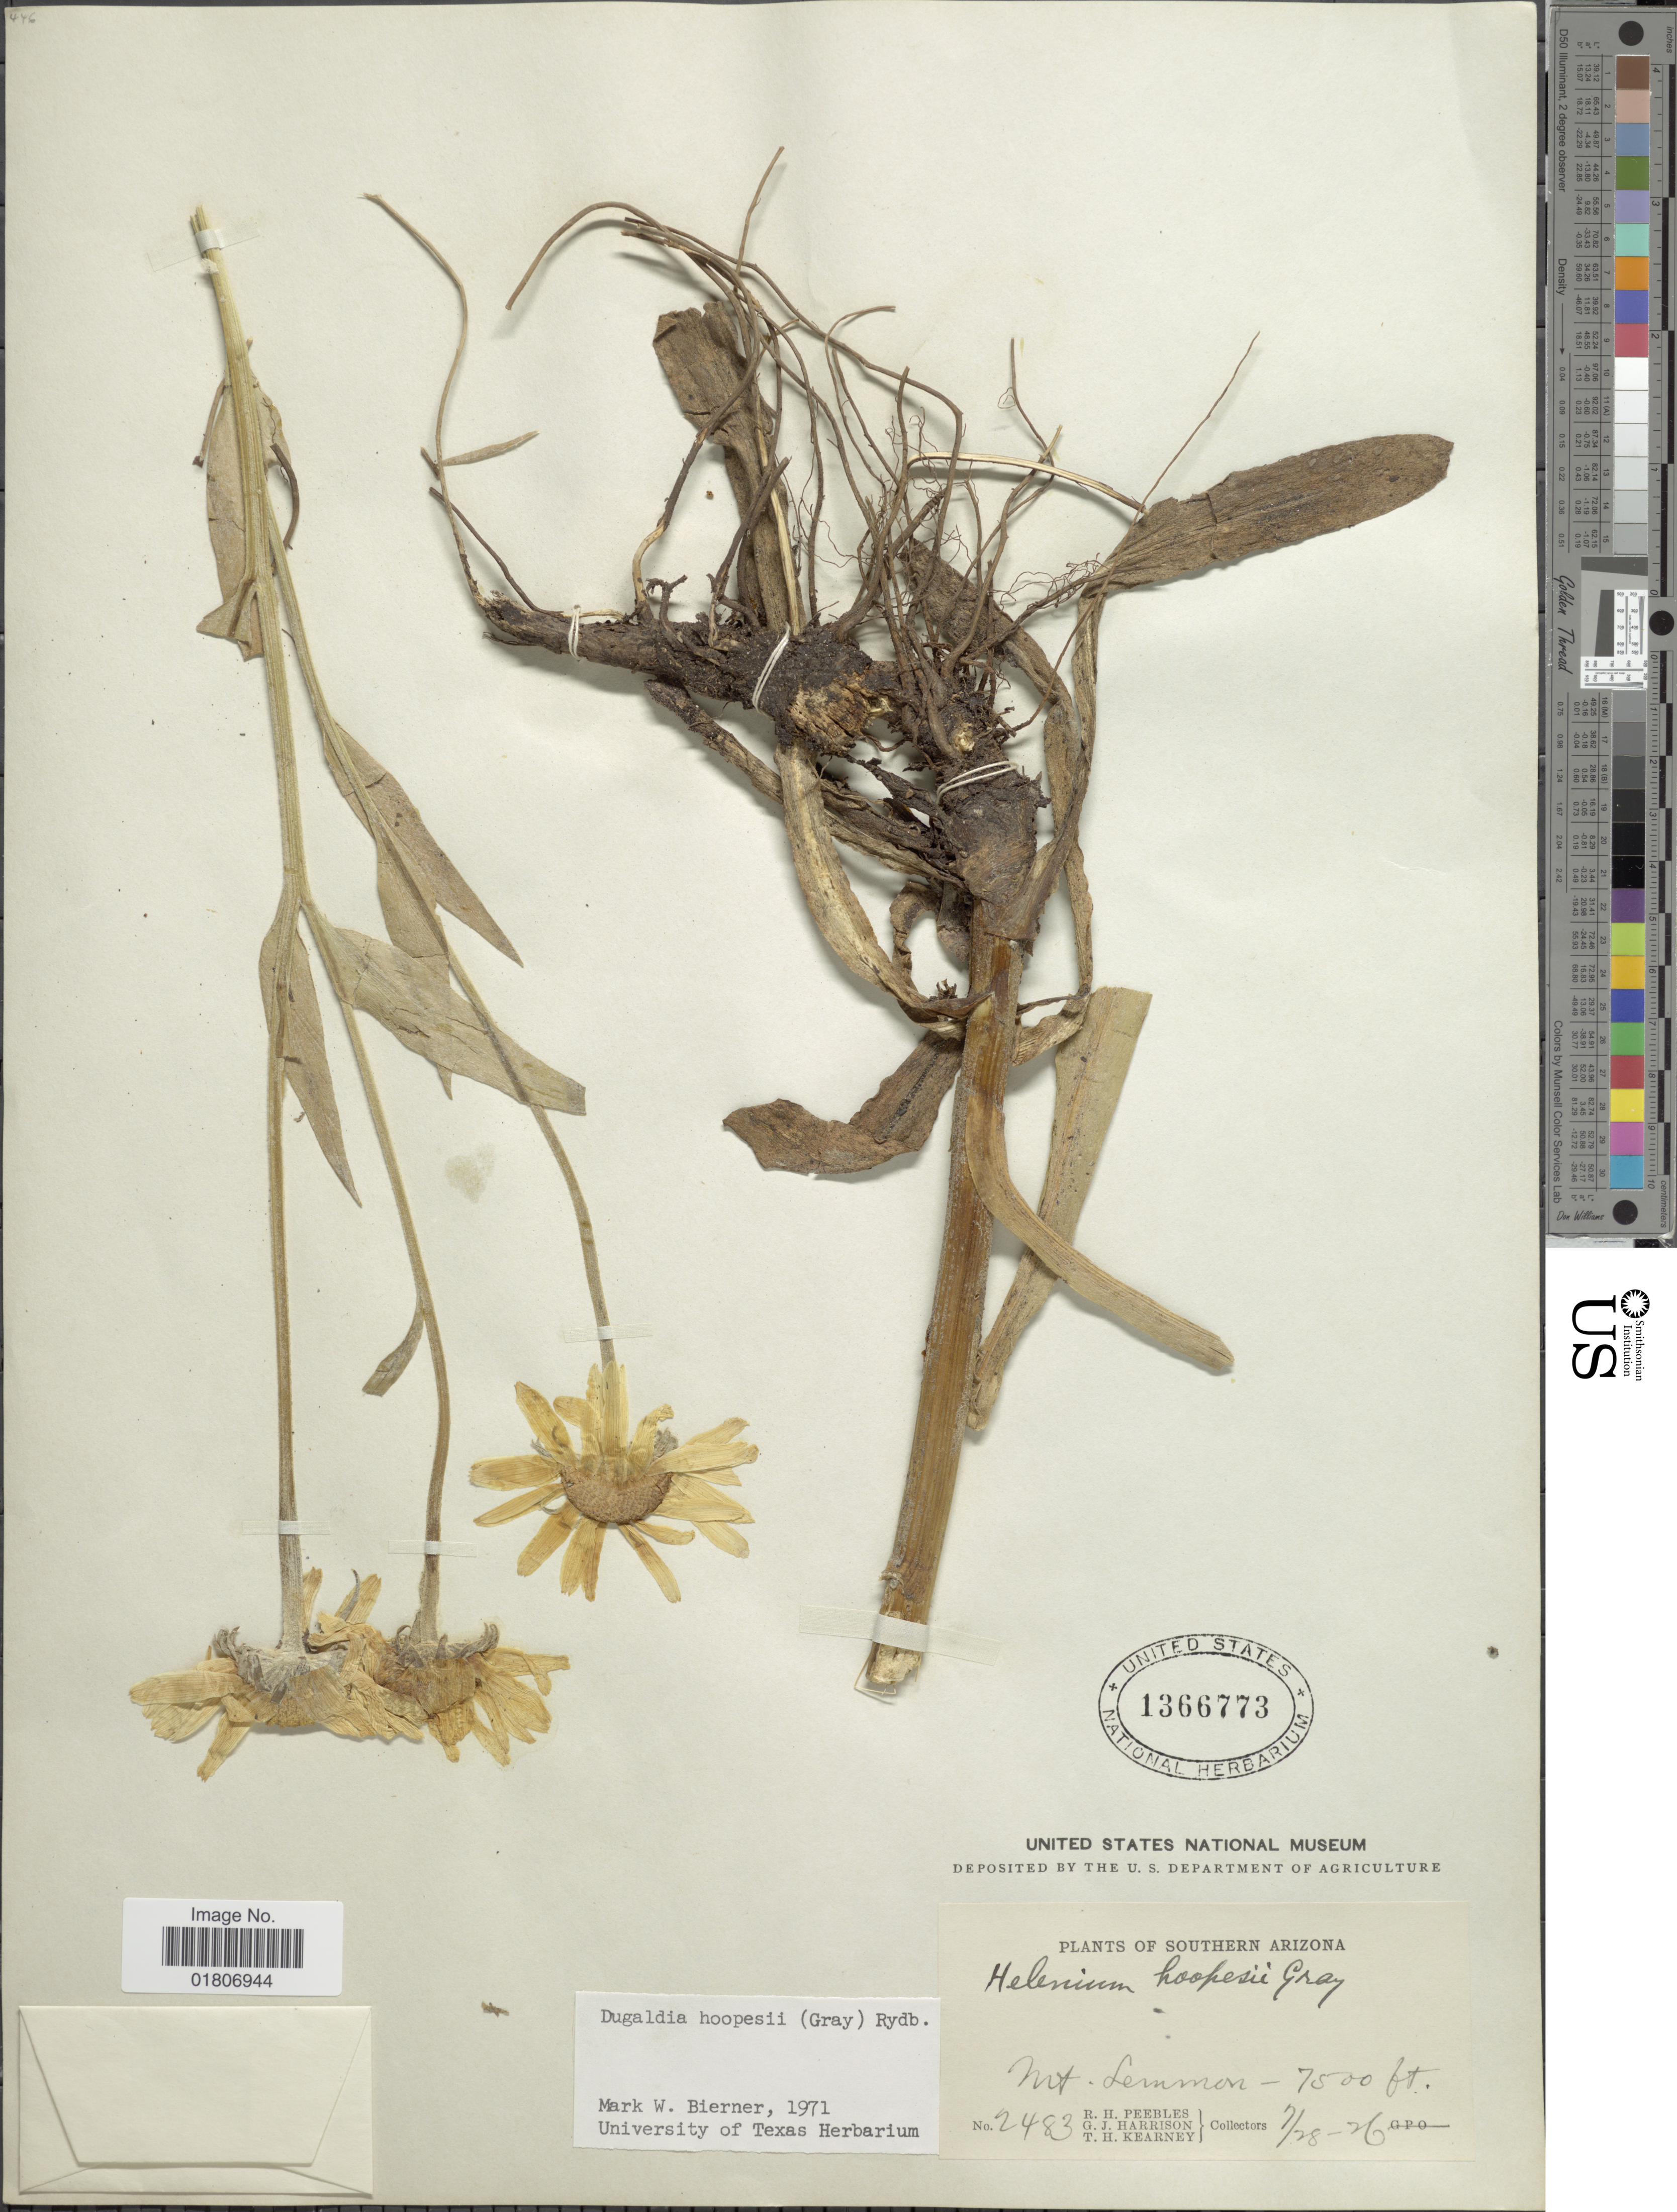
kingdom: Plantae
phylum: Tracheophyta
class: Magnoliopsida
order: Asterales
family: Asteraceae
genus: Dugaldia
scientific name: Dugaldia hoopesii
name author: (A. Gray) Rydb.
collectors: R. H. Peebles, G. J. Harrison & T. H. Kearney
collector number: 2483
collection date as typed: Transcribed d/m/y: 28/7/26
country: United States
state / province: Arizona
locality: Southern Arizona. Mt. Lemmon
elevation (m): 2286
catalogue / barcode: US 1366773